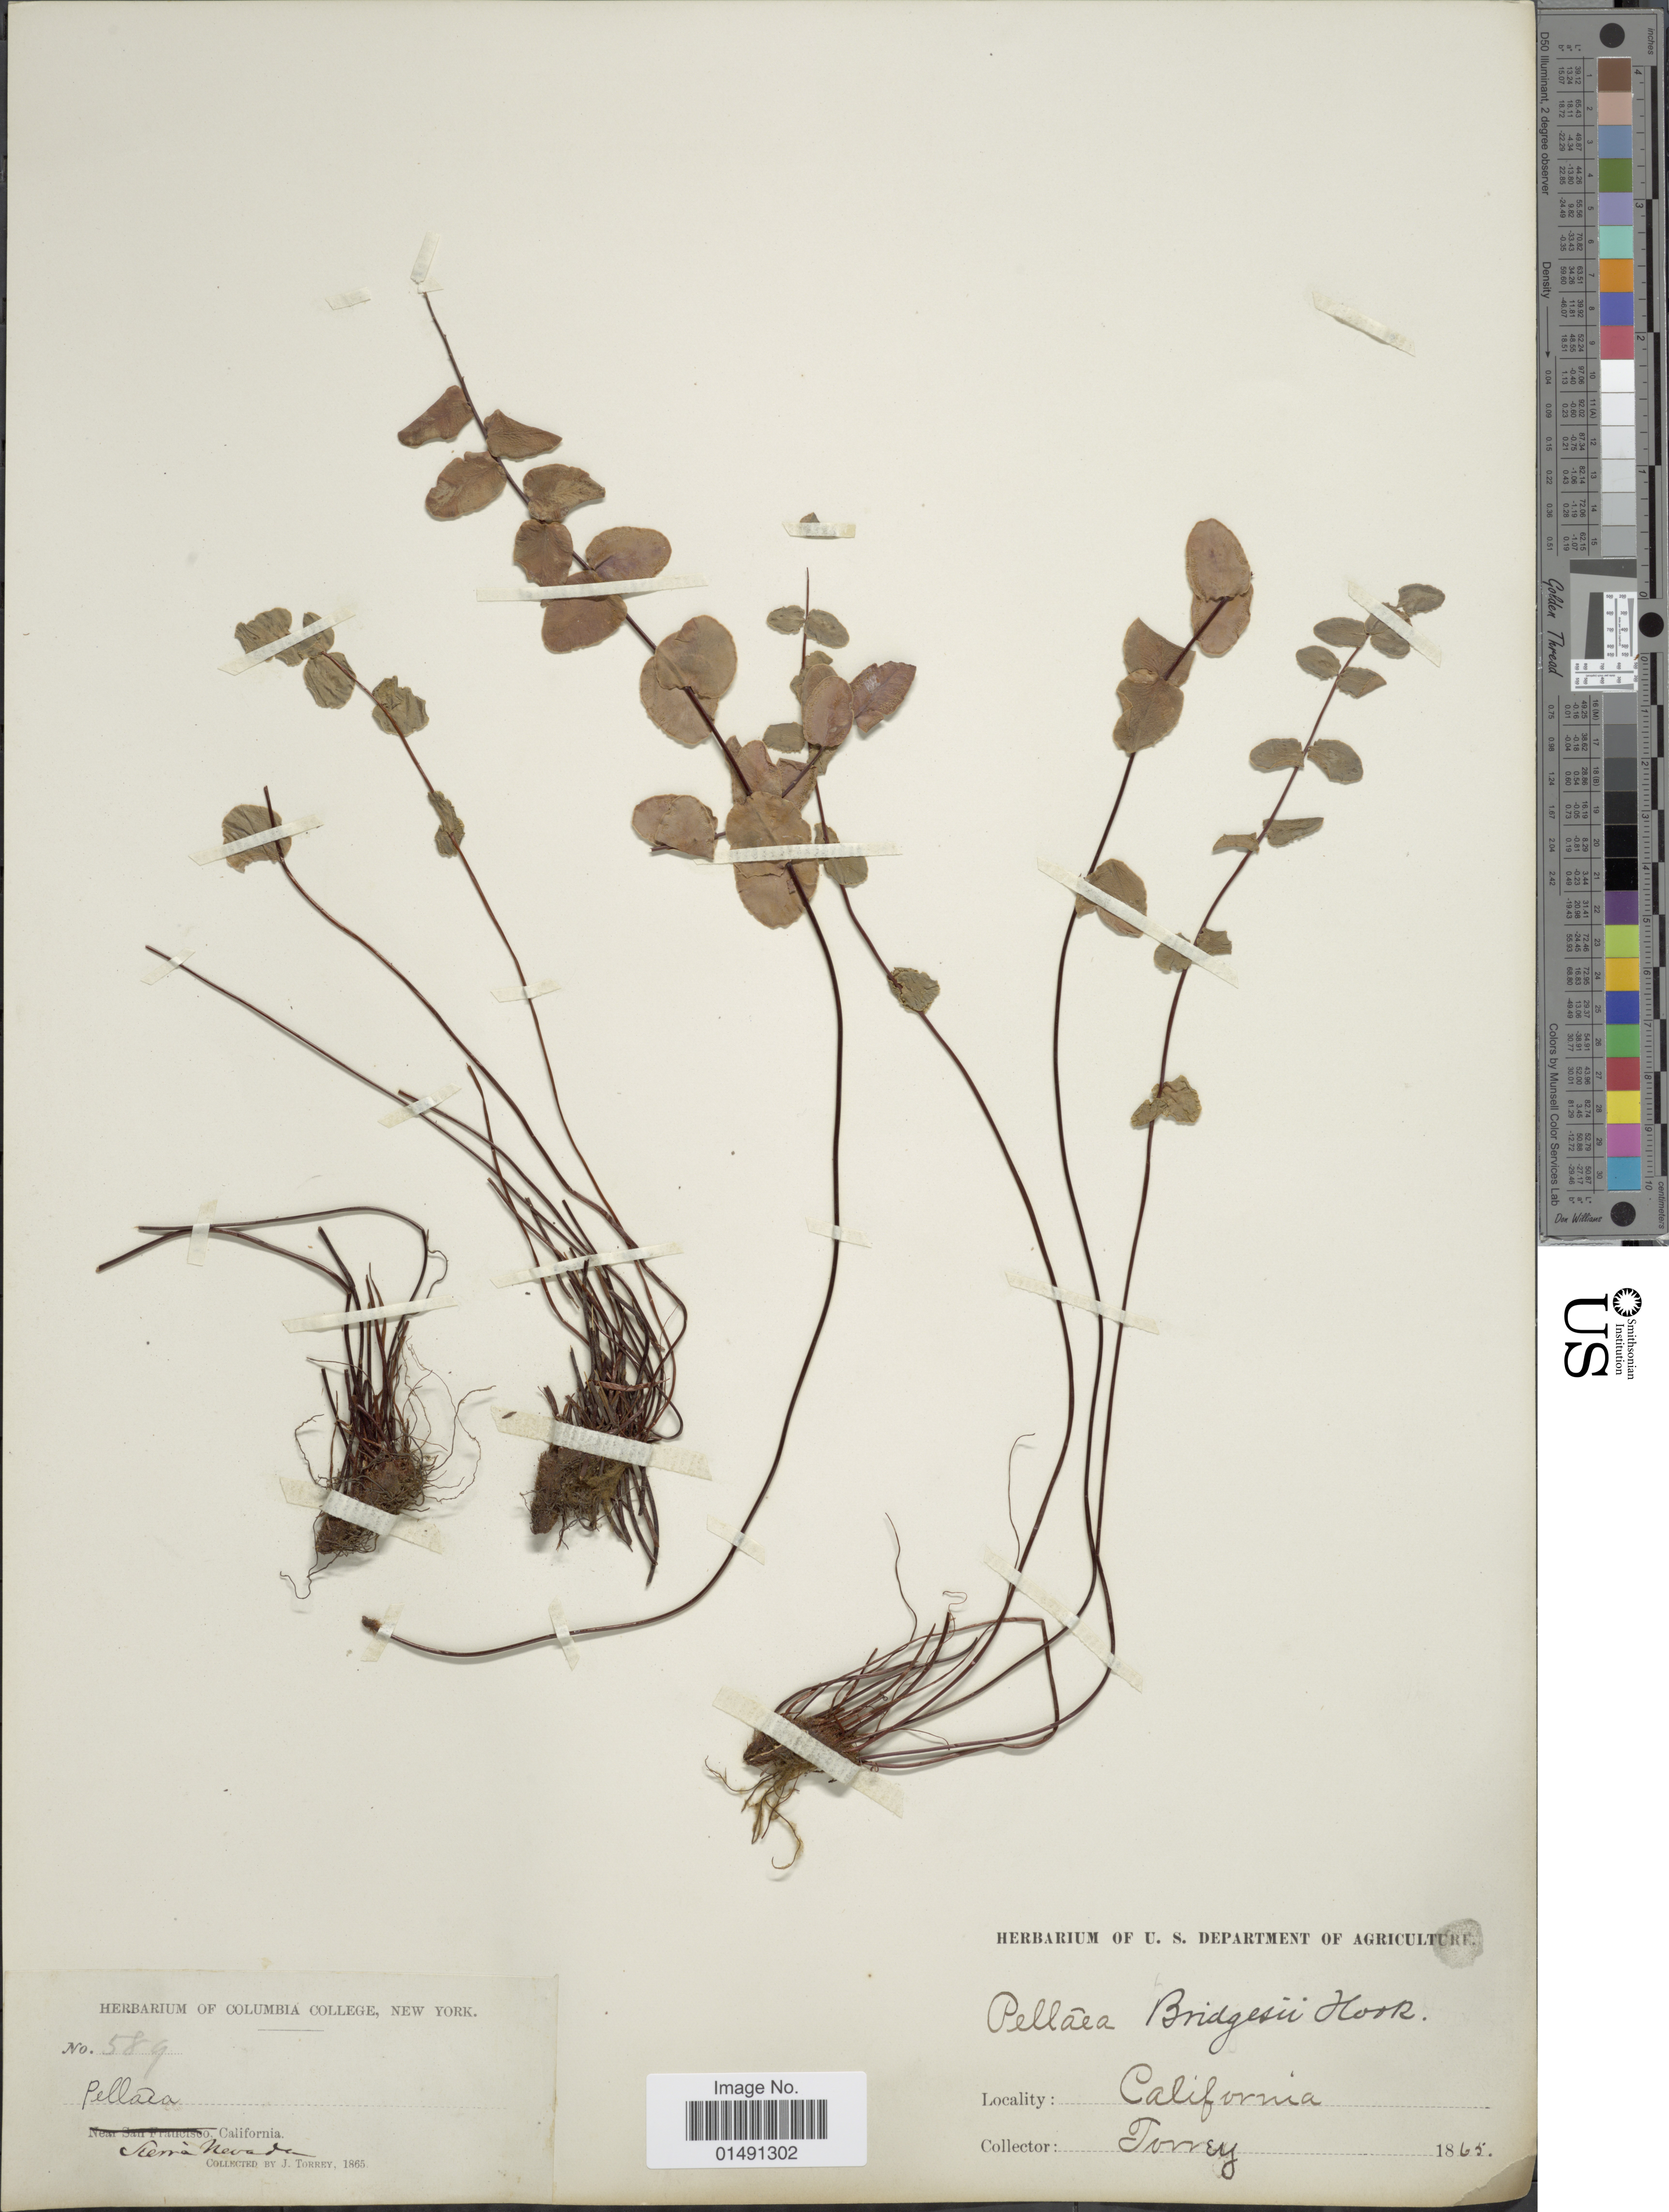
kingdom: Plantae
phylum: Tracheophyta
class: Polypodiopsida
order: Polypodiales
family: Pteridaceae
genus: Pellaea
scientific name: Pellaea bridgesii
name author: Hook.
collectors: J. Torrey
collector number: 589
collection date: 1865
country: United States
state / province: California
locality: Sierra Nevada